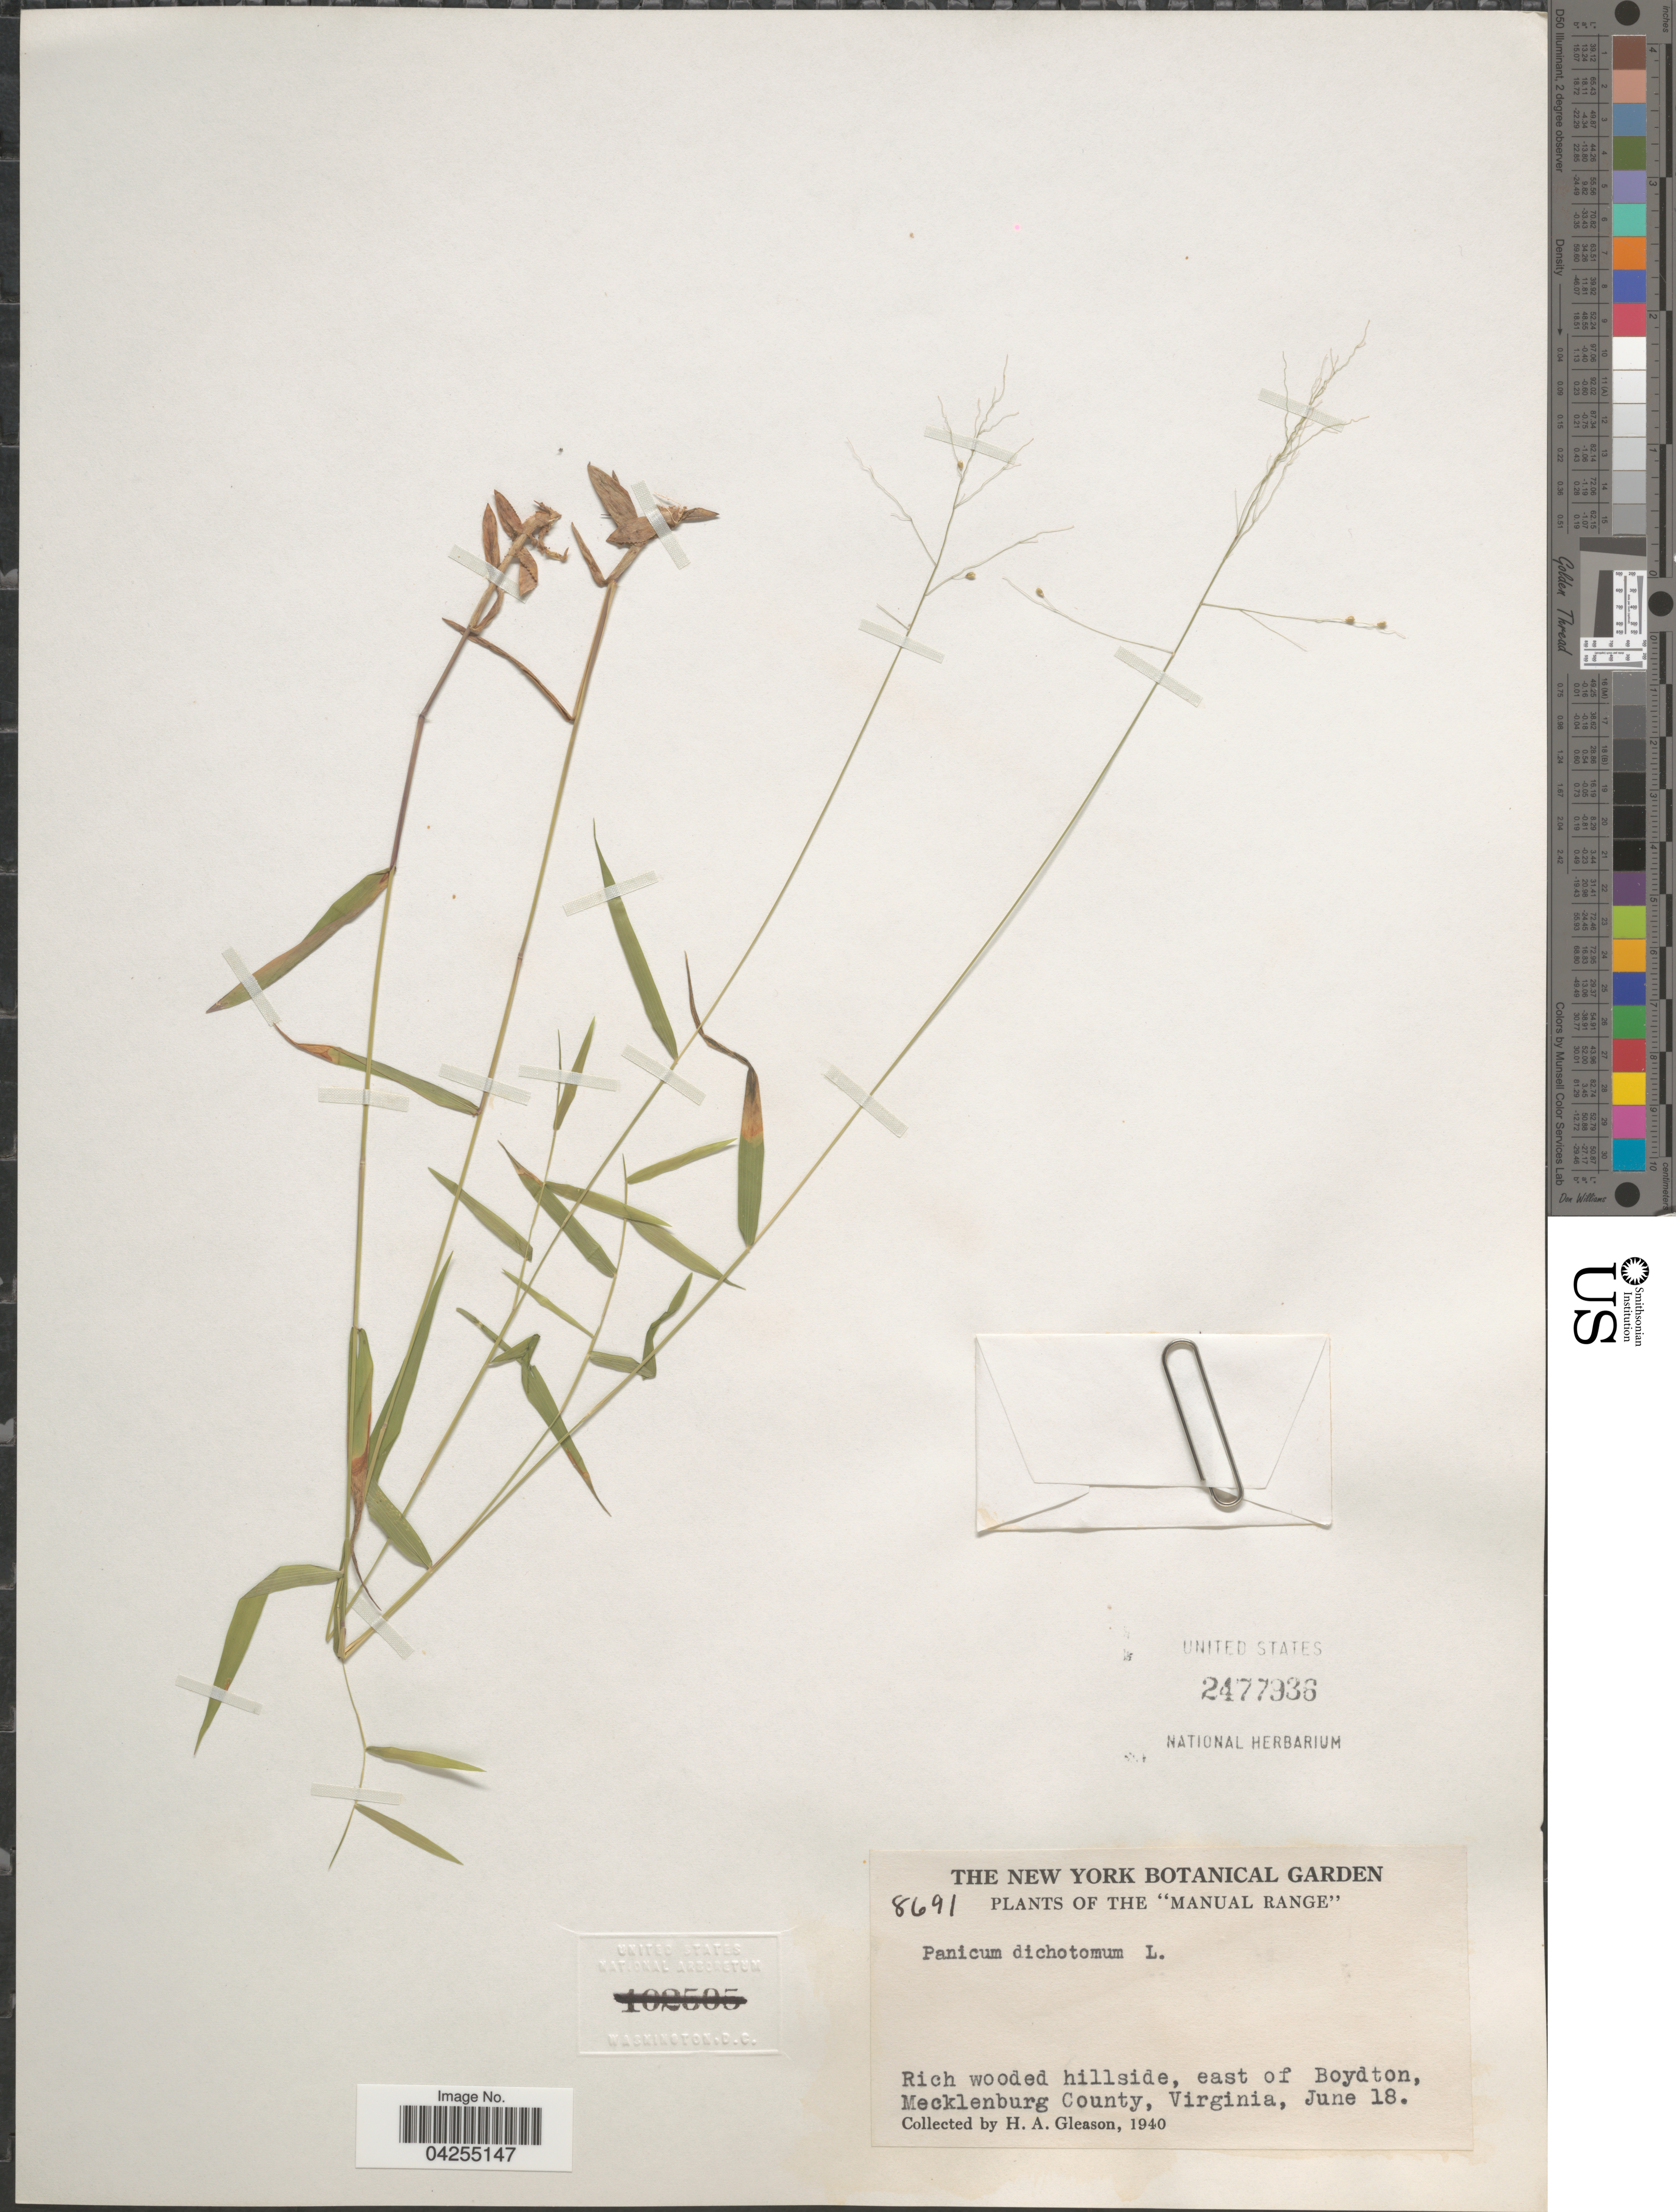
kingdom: Plantae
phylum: Tracheophyta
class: Liliopsida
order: Poales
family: Poaceae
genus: Dichanthelium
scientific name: Dichanthelium dichotomum var. dichotomum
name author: (L.) Gould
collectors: H. A. Gleason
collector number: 8691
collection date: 1940-06-18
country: United States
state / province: Virginia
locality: Manual Range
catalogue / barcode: US 2477936